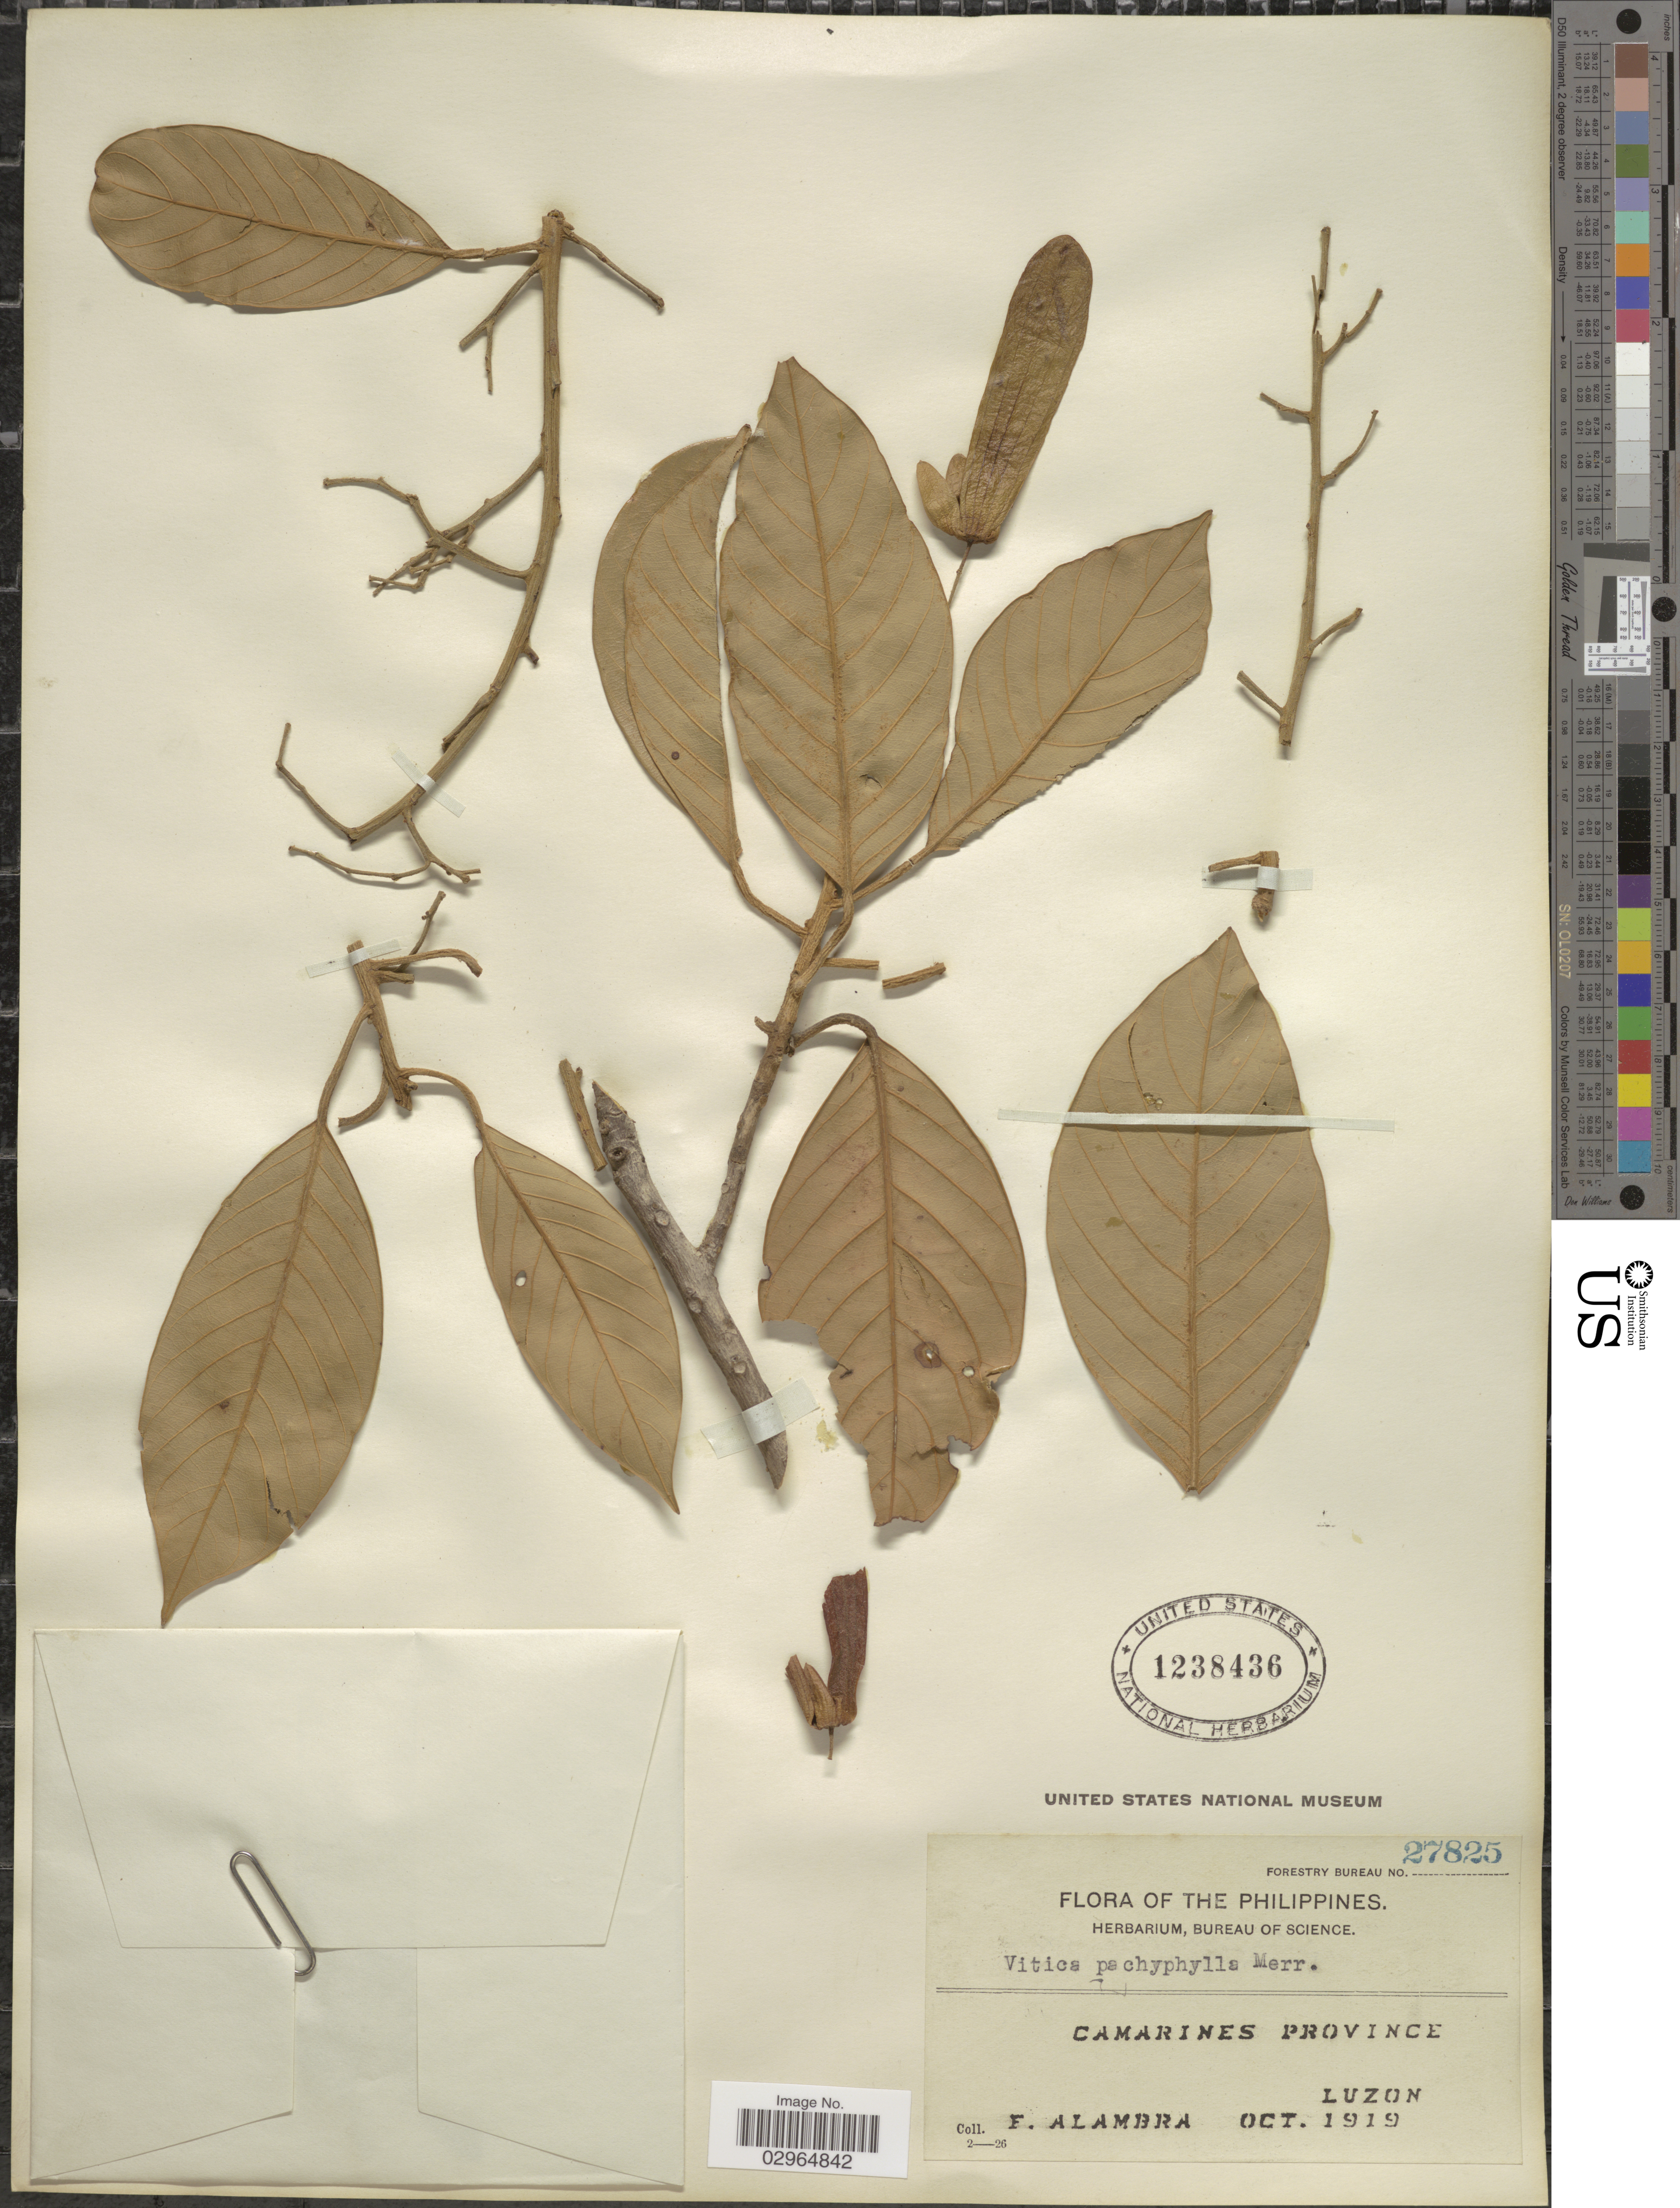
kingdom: Plantae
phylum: Tracheophyta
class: Magnoliopsida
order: Malvales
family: Dipterocarpaceae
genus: Vatica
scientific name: Vatica pachyphylla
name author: Merr.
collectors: F. Alambra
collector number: Forestry Bureau 27825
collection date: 1919-10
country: Philippines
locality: Camarines Province. Luzon.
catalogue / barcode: US 1238436